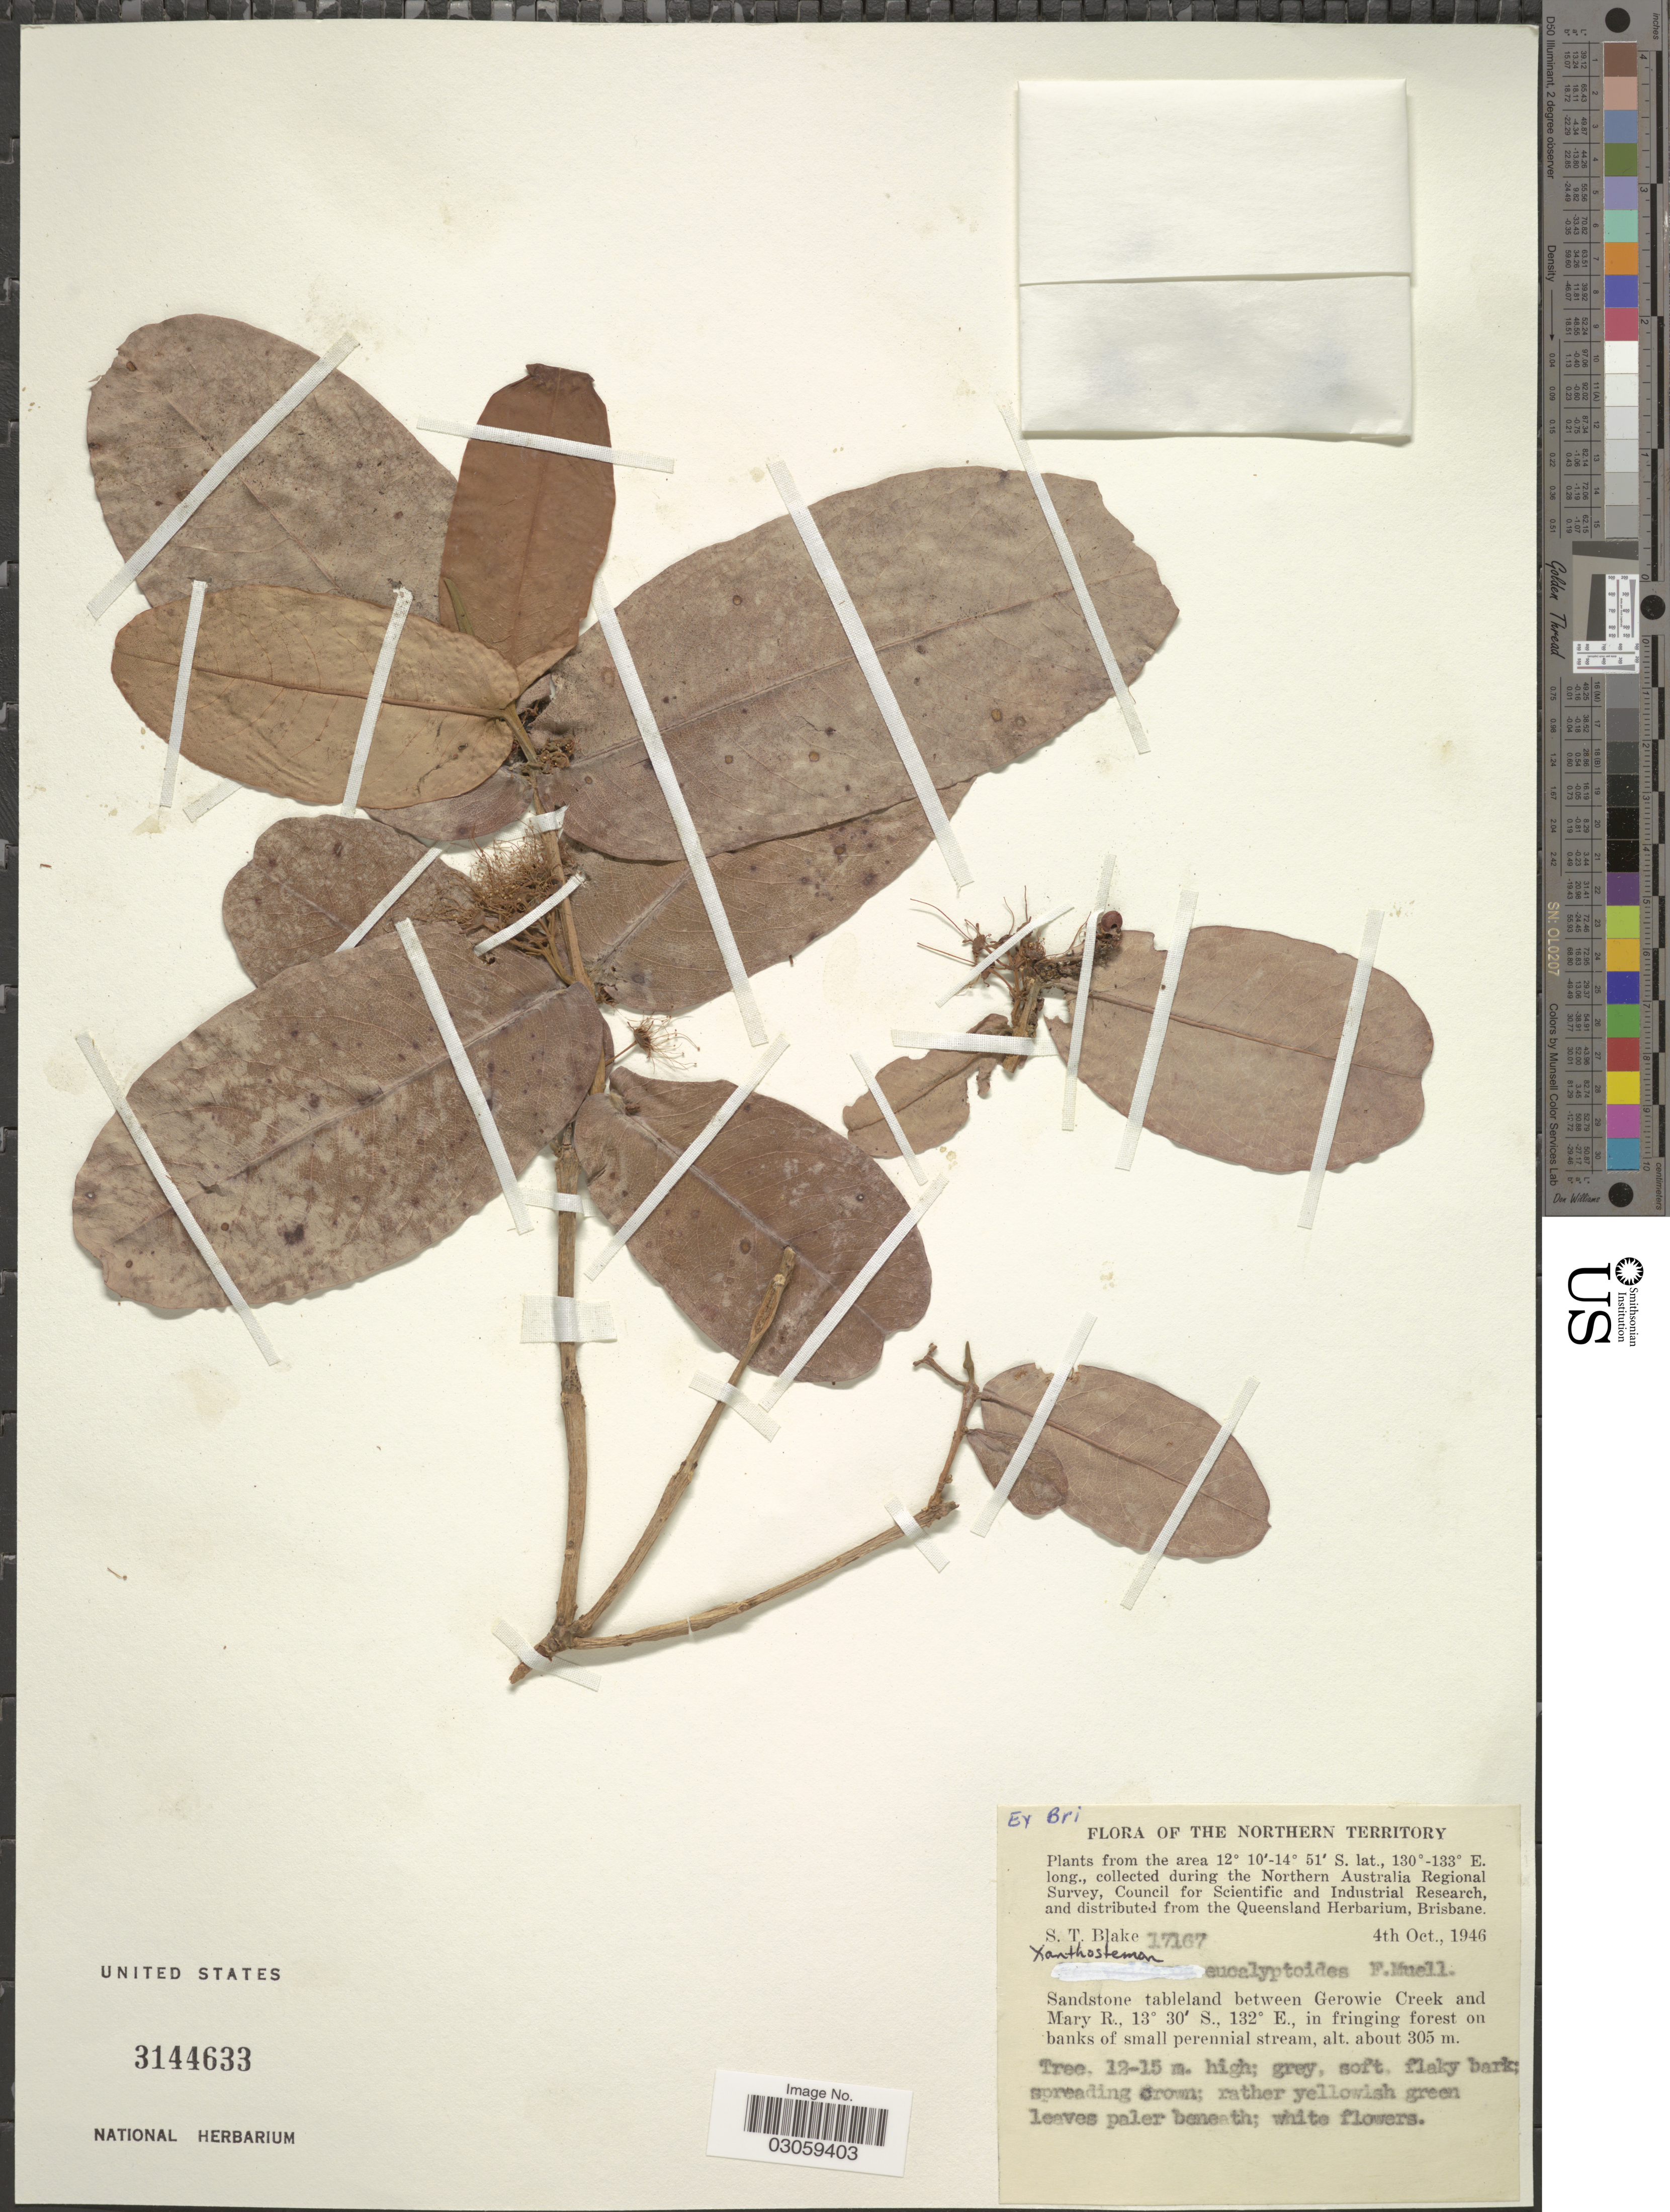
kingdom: Plantae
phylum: Tracheophyta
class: Magnoliopsida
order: Myrtales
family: Myrtaceae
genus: Xanthostemon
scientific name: Xanthostemon eucalyptoides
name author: F. Muell.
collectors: S. T. Blake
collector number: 17167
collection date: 1946-10-04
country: Australia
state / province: Northern Territory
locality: Sandstone tableland between Gerowie Creek and Mary R.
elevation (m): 305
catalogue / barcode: US 3144633